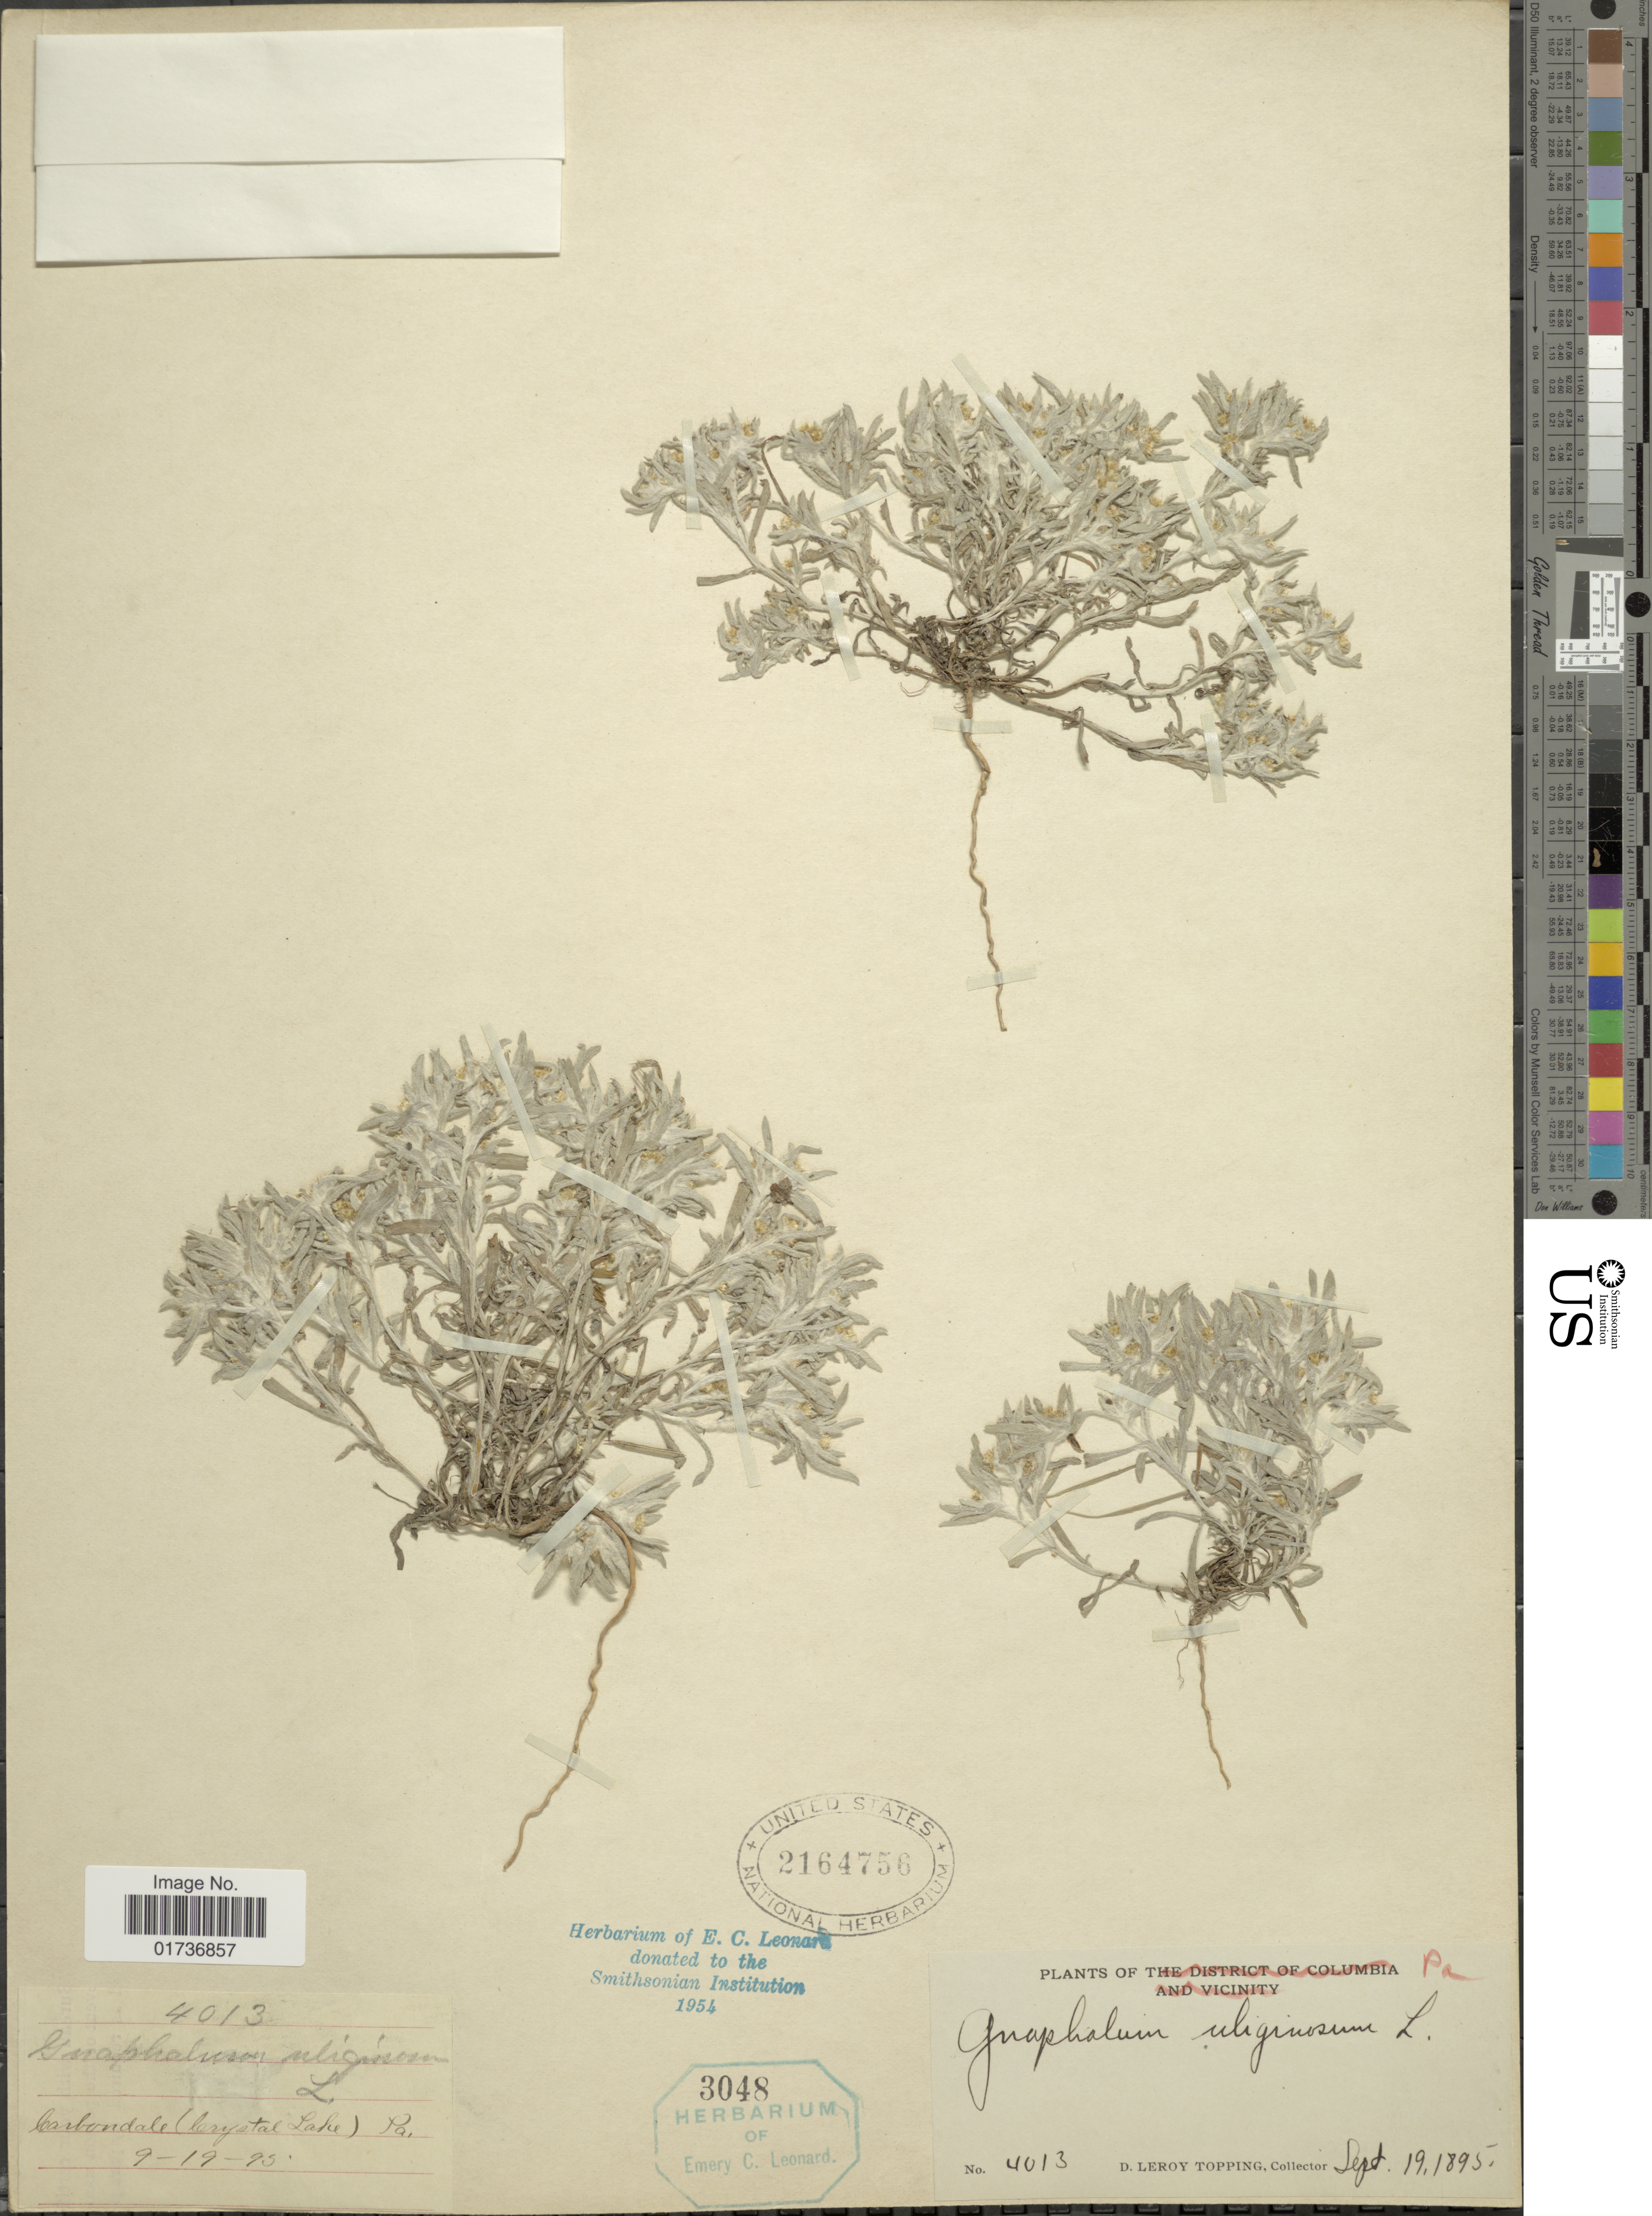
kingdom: Plantae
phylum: Tracheophyta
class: Magnoliopsida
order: Asterales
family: Asteraceae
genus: Gnaphalium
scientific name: Gnaphalium uliginosum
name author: L.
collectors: D. L. Topping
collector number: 4013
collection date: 1895-09-19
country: United States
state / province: Pennsylvania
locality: Carbindale (Crystal Lake)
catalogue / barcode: US 2164756